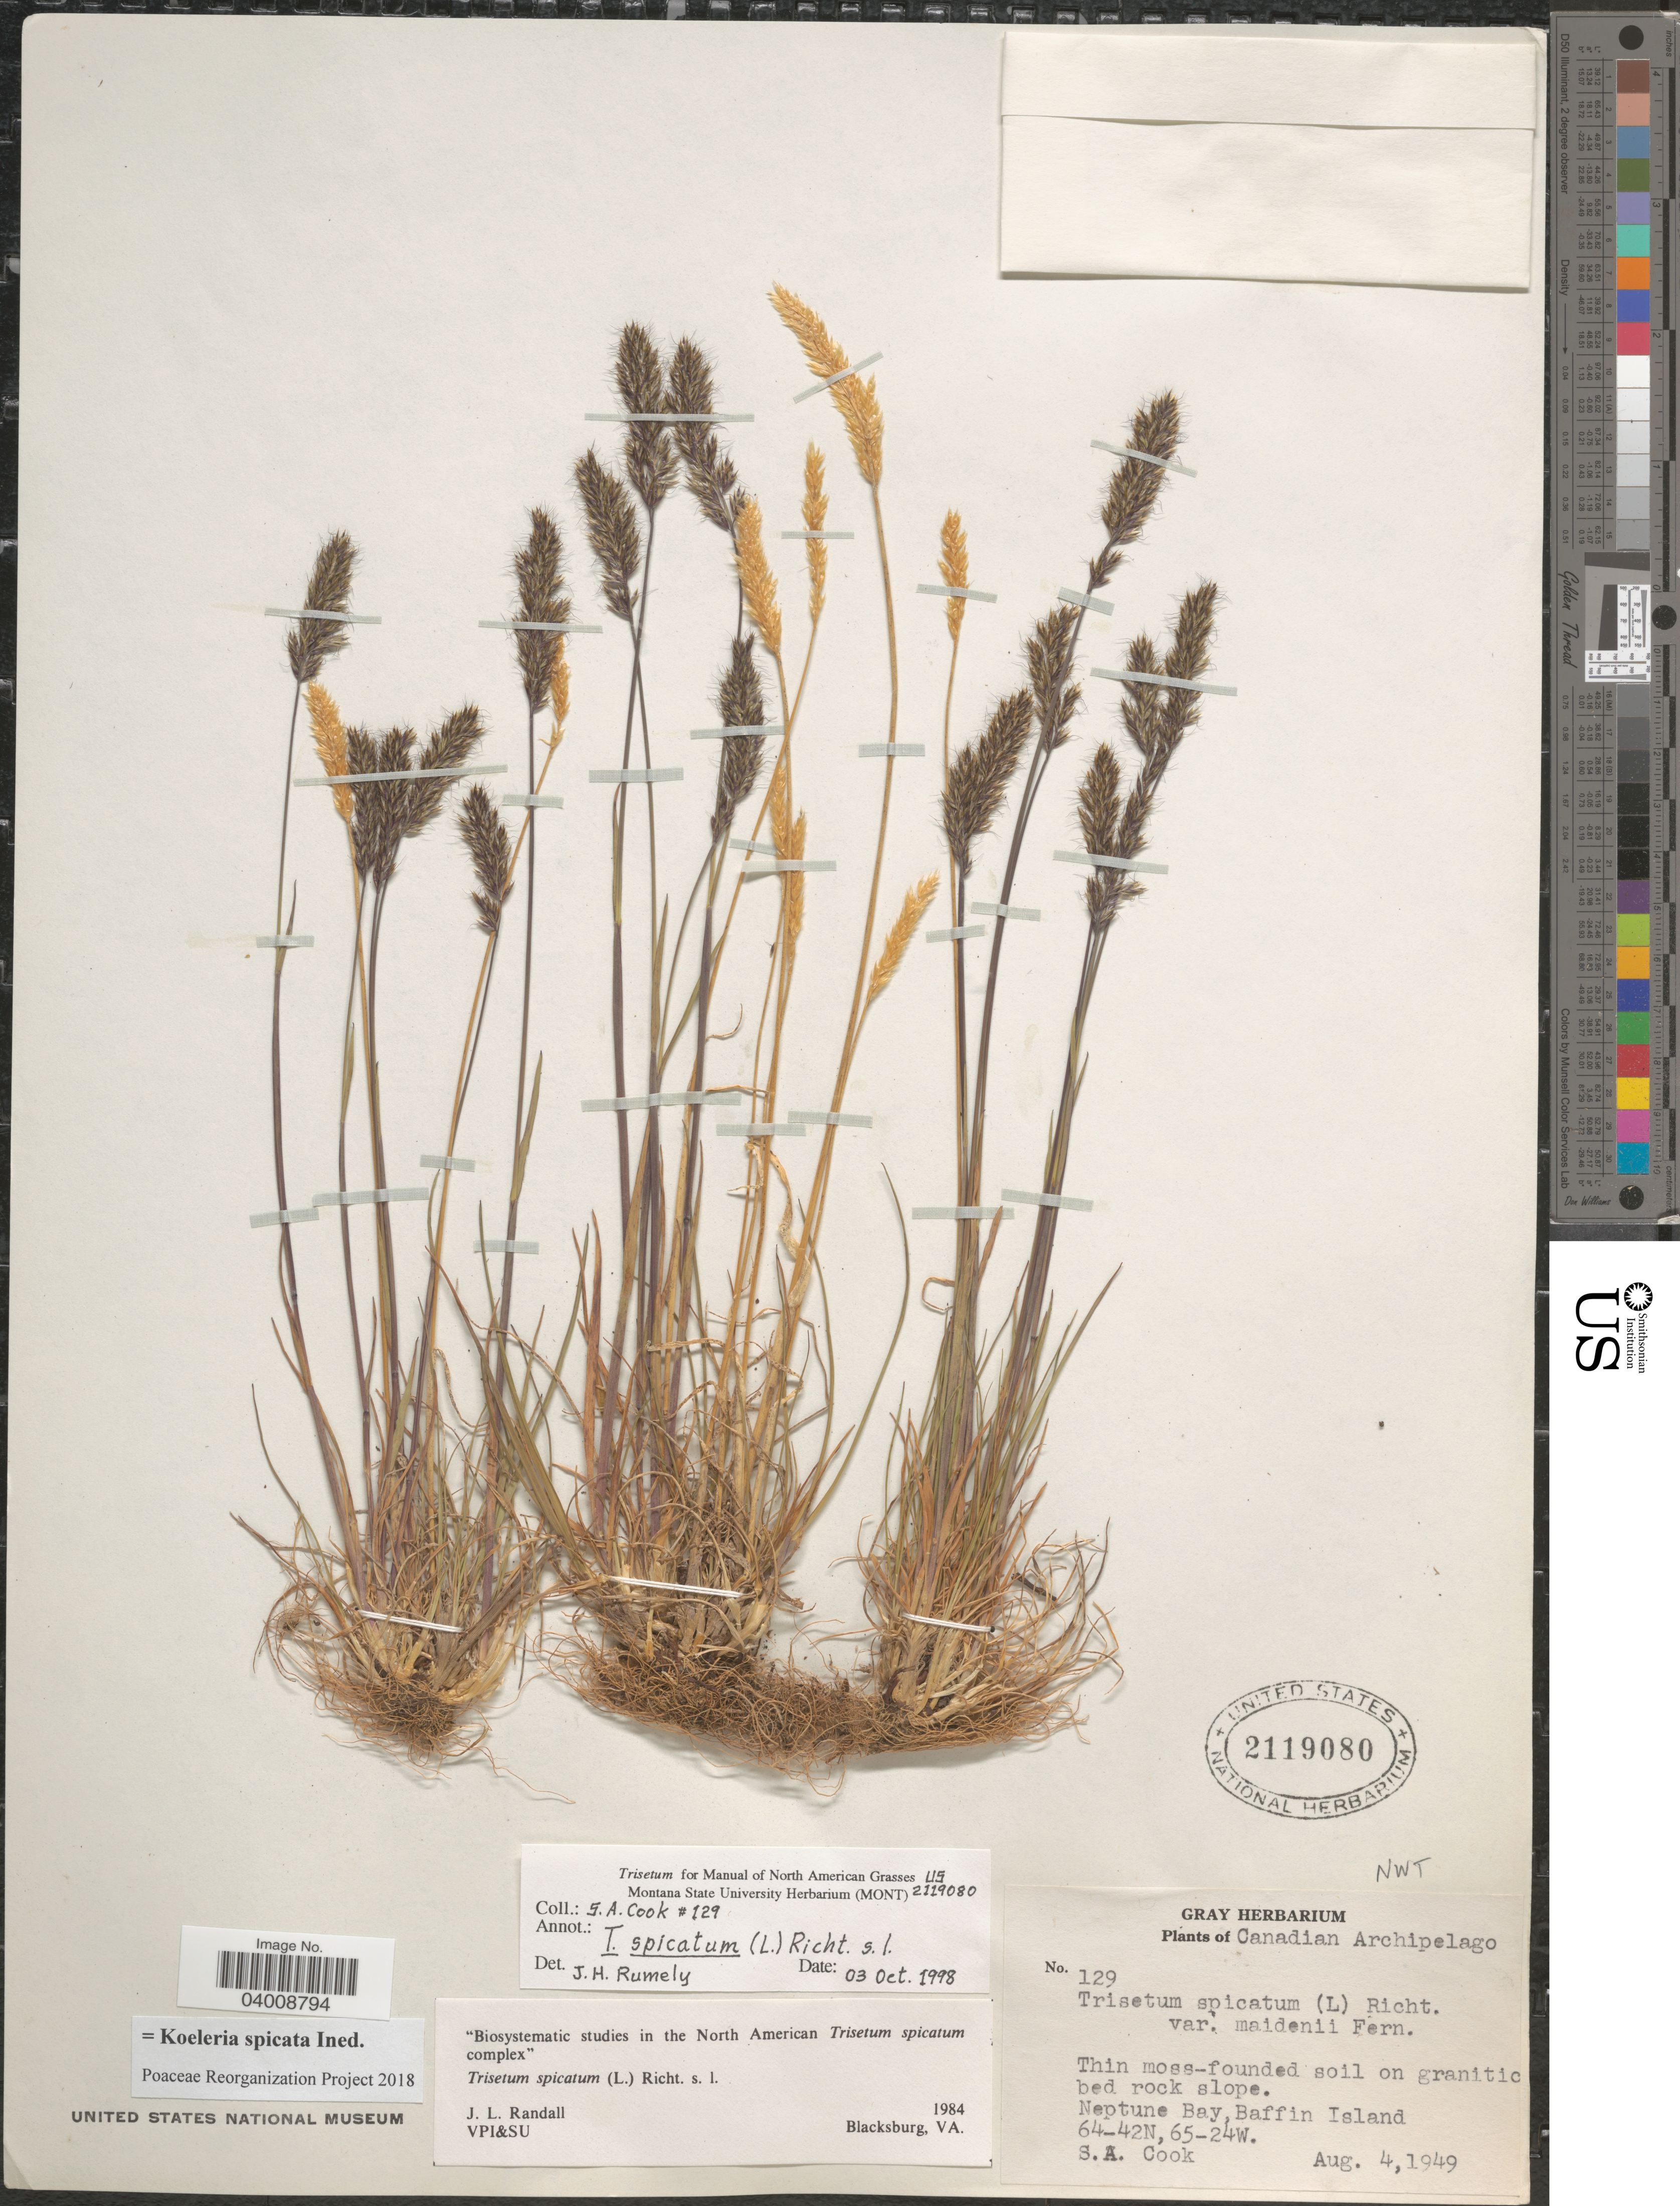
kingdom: Plantae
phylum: Tracheophyta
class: Liliopsida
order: Poales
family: Poaceae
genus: Koeleria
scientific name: Koeleria spicata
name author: (L.) Barberá et al.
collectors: S. A. Cook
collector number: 129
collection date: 1949-08-04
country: Canada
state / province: Northwest Territories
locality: Canadian Archipelago. Neptune Bay, Baffin Island.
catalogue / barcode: US 2119080